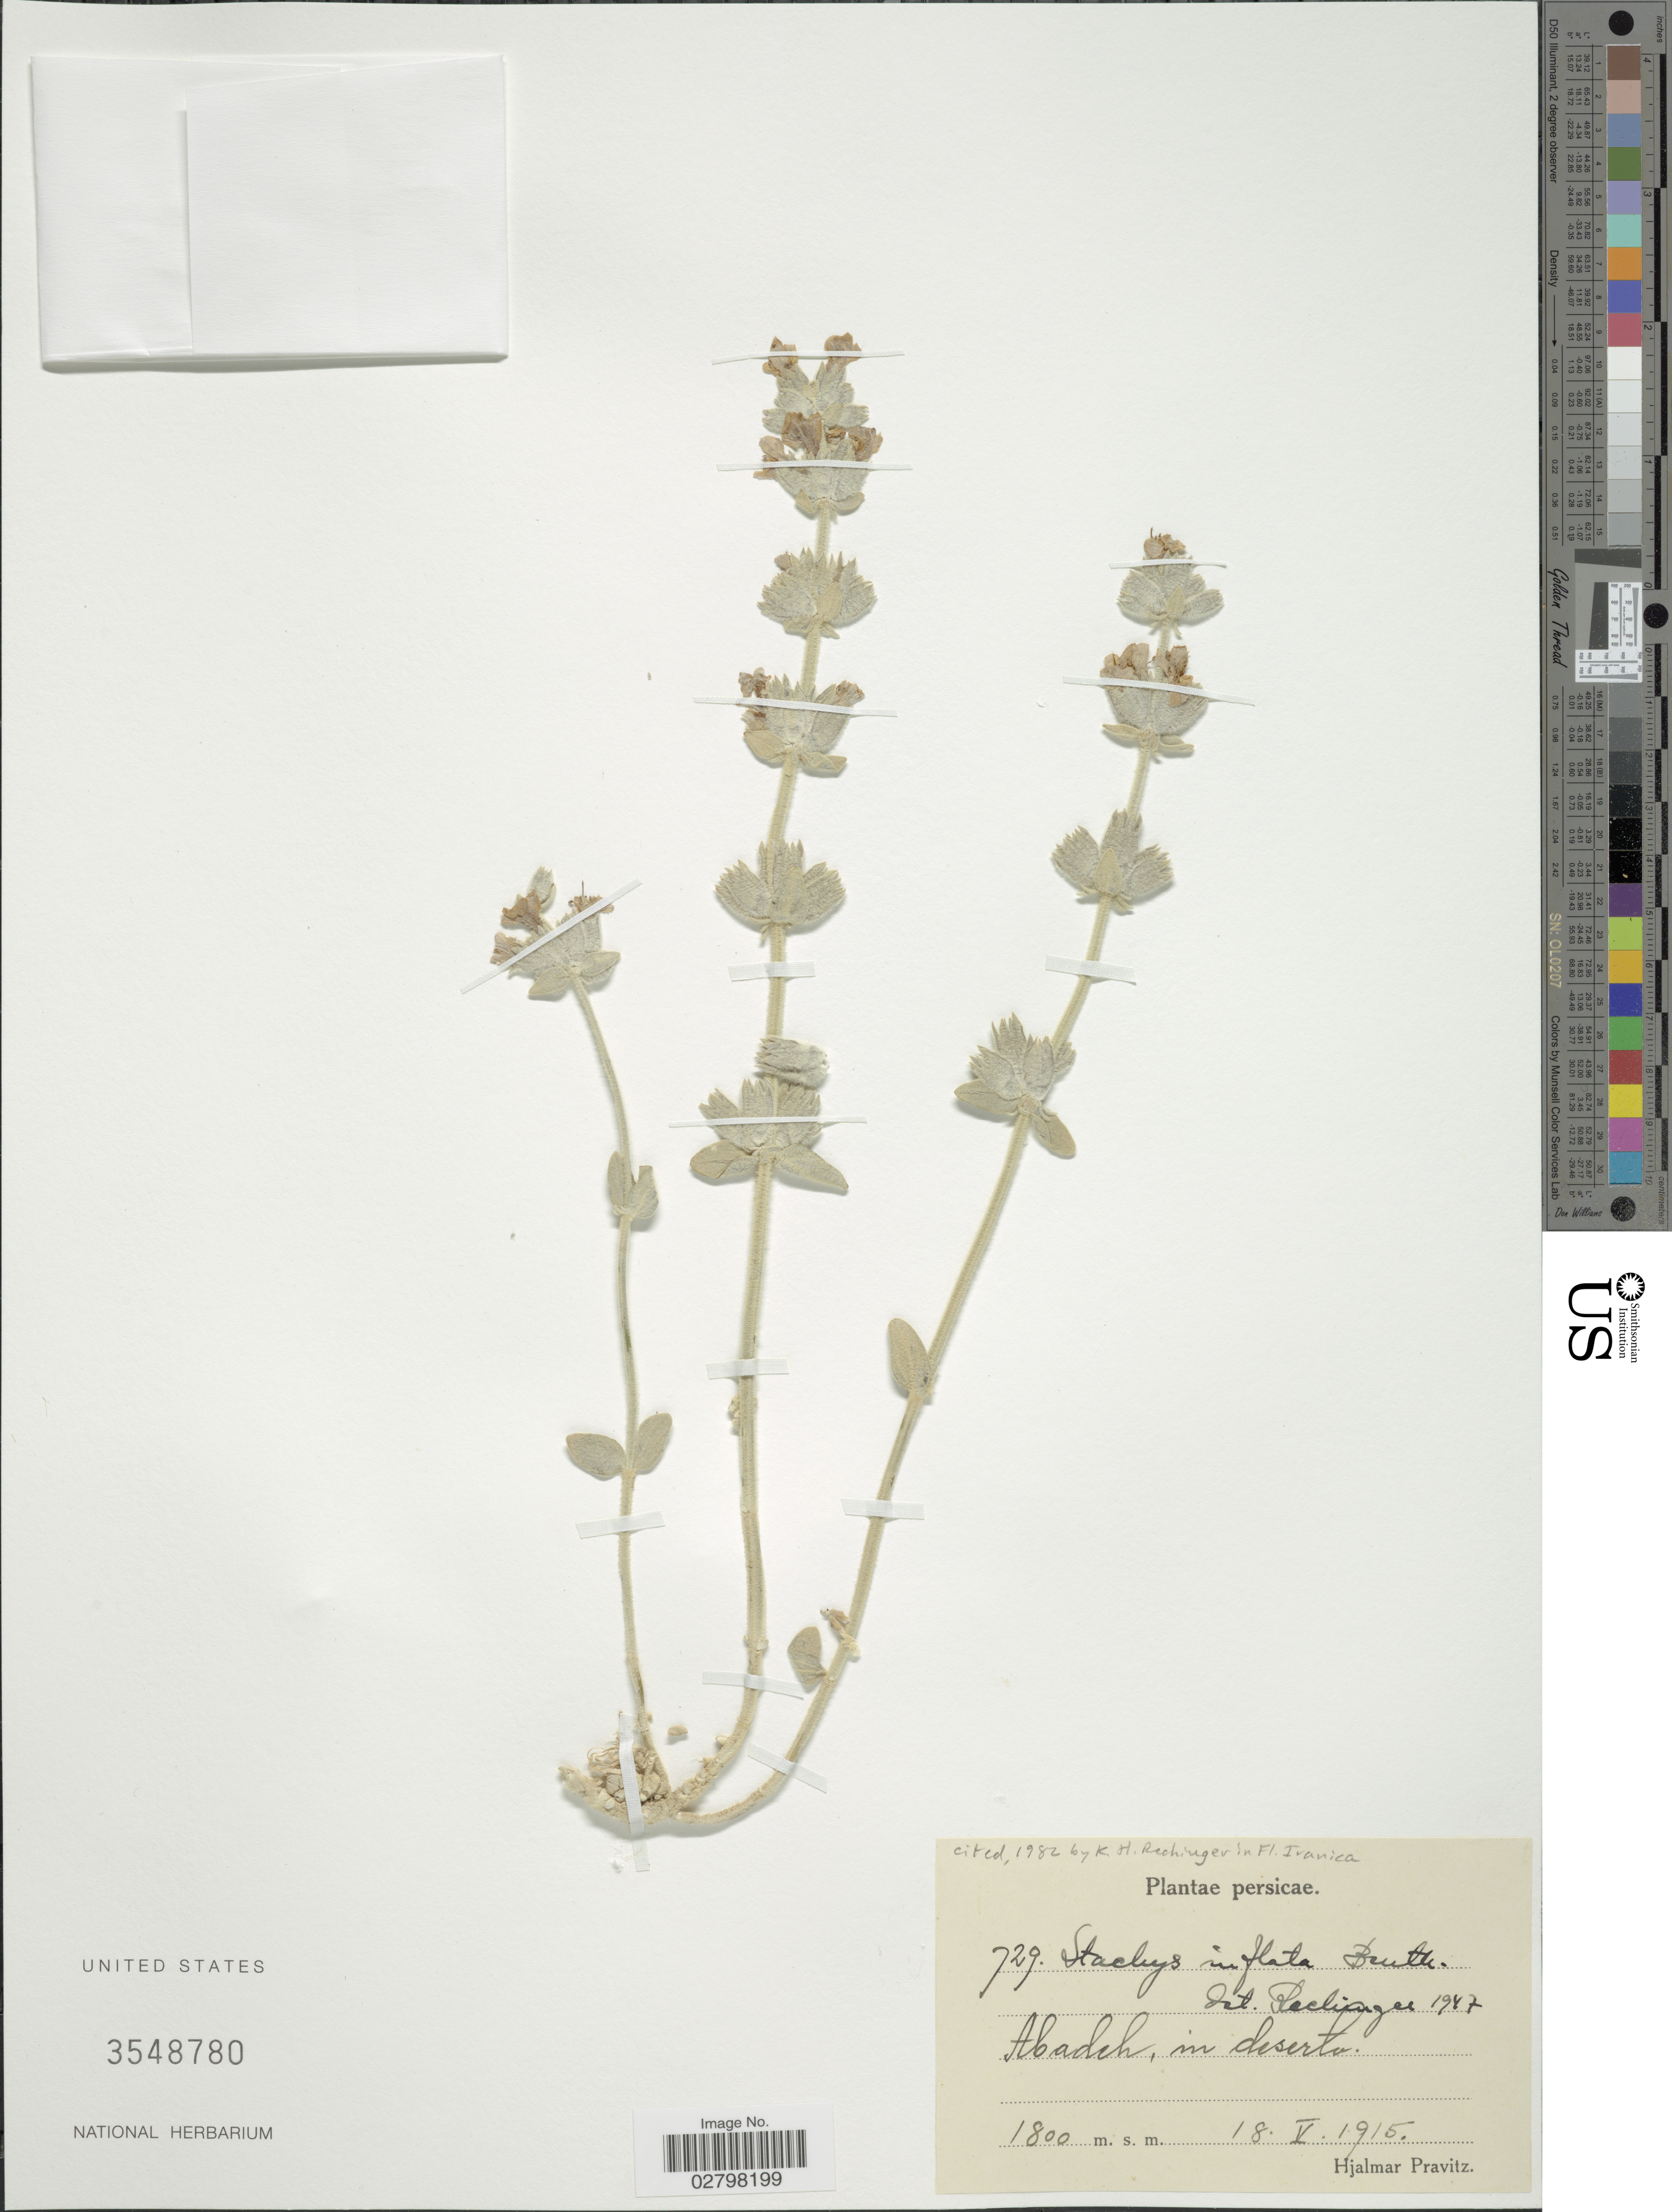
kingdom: Plantae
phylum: Tracheophyta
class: Magnoliopsida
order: Lamiales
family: Lamiaceae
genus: Stachys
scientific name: Stachys inflata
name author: Benth.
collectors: H. Pravitz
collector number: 729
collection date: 1915-05-18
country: Iran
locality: Persicae. Abadeh, in deserto.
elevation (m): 1800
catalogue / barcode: US 3548780